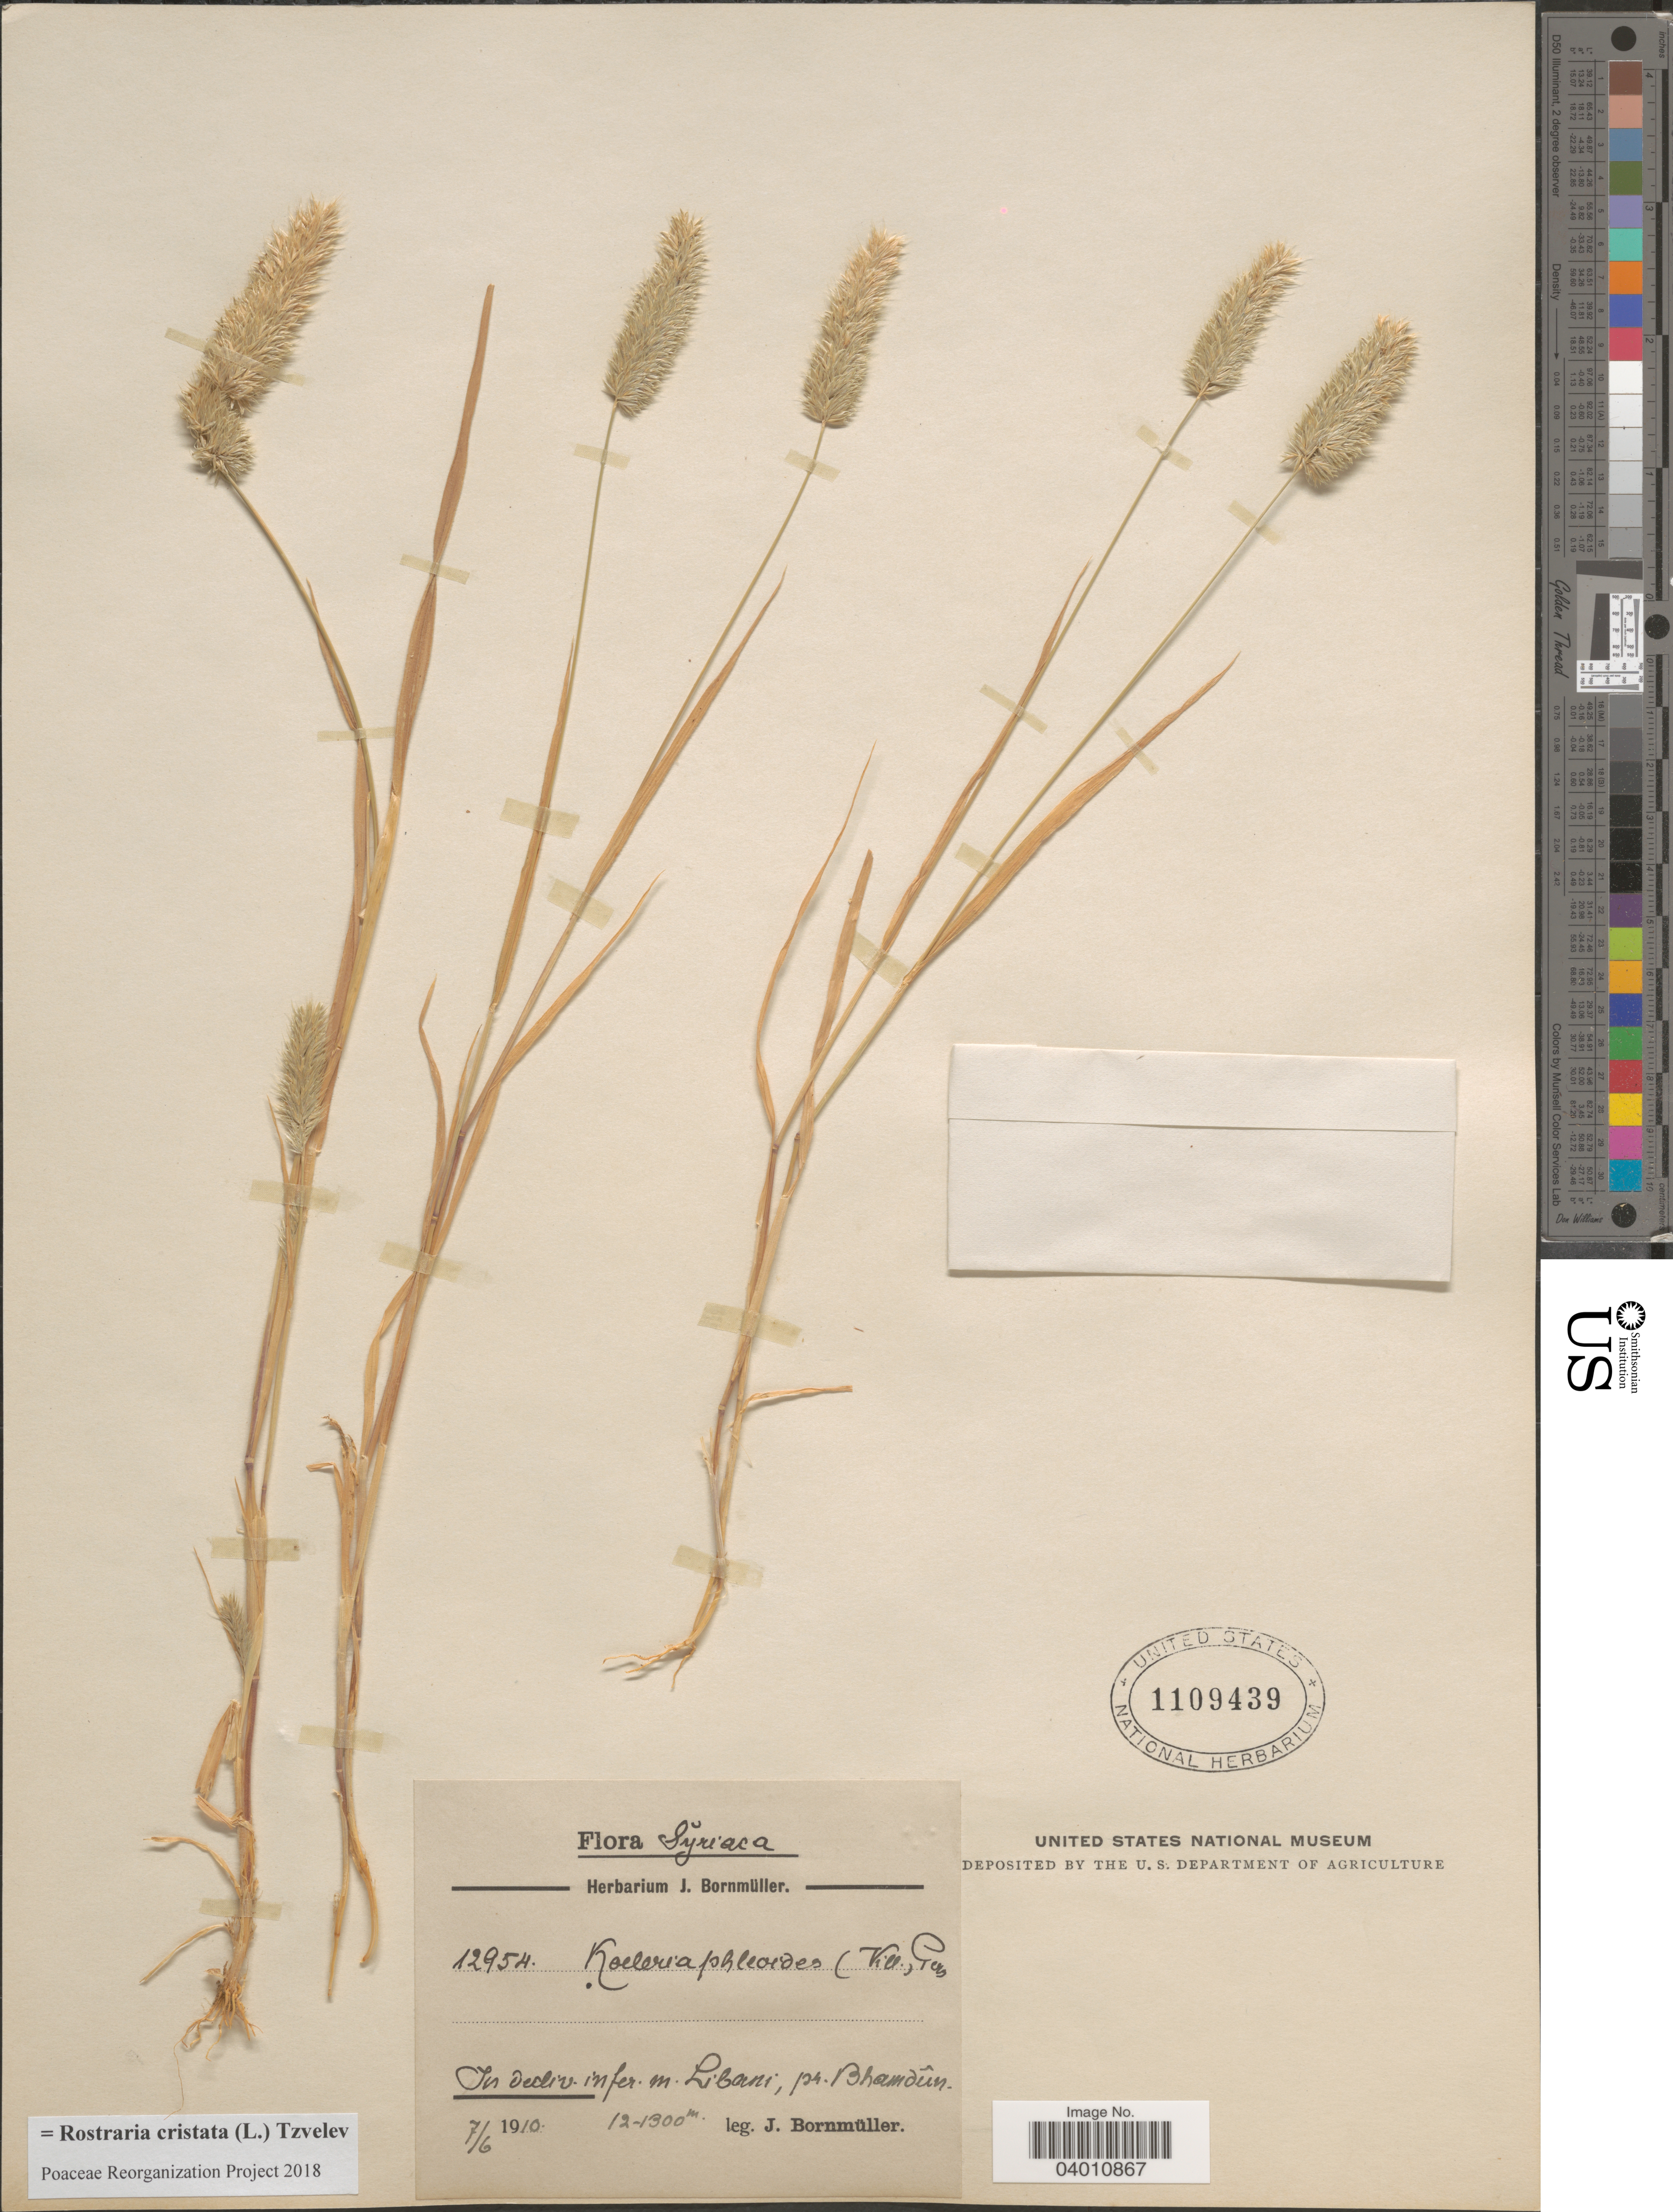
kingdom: Plantae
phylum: Tracheophyta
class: Liliopsida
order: Poales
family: Poaceae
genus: Rostraria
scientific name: Rostraria cristata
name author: (L.) Tzvelev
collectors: J. Bornmüller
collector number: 12954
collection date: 1910-06-07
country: Syria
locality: Syriaca. In decliv. infer. m. Libani; pr. Bhamdûn.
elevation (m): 1200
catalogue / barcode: US 1109439